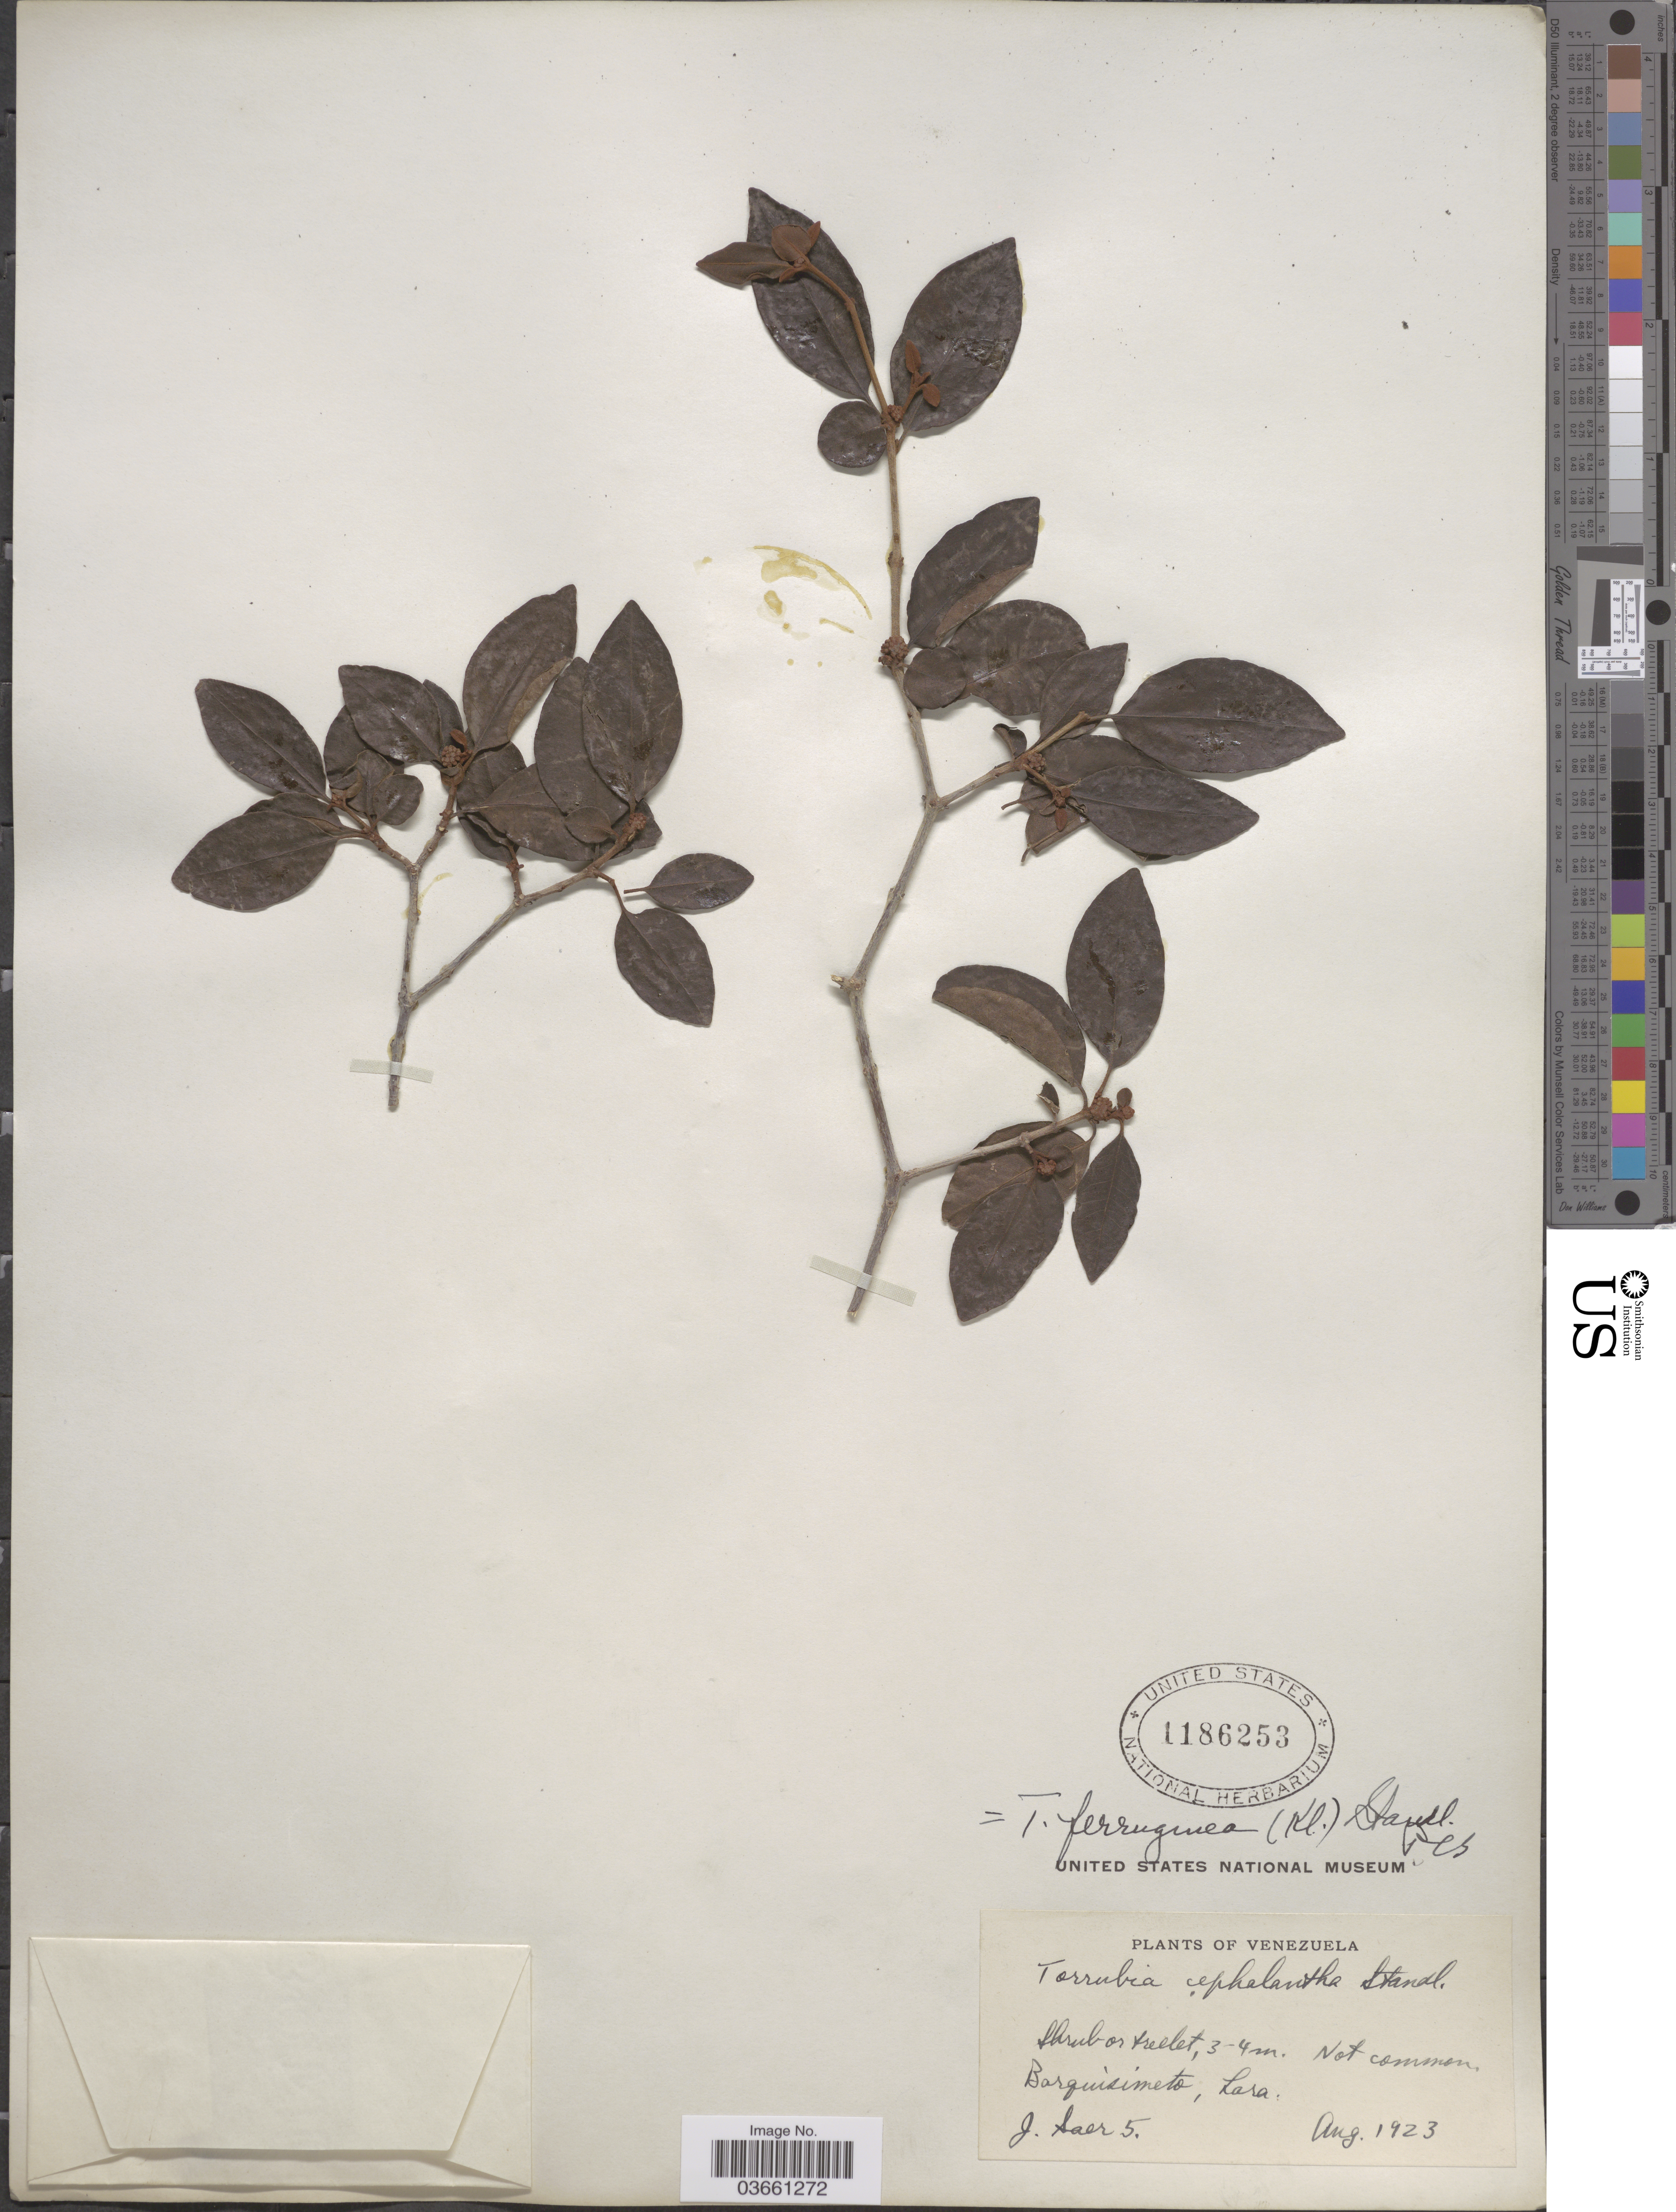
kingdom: Plantae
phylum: Tracheophyta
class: Magnoliopsida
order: Caryophyllales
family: Nyctaginaceae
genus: Guapira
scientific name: Guapira ferruginea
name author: (Klotzsch ex Choisy) Lundell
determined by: Strong, Mark T., (BOT), Smithsonian Institution - National Museum of Natural History (UNITED STATES)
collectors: J. Saer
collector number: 5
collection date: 1923-08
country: Venezuela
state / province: Lara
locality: Barquisimeto.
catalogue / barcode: US 1186253